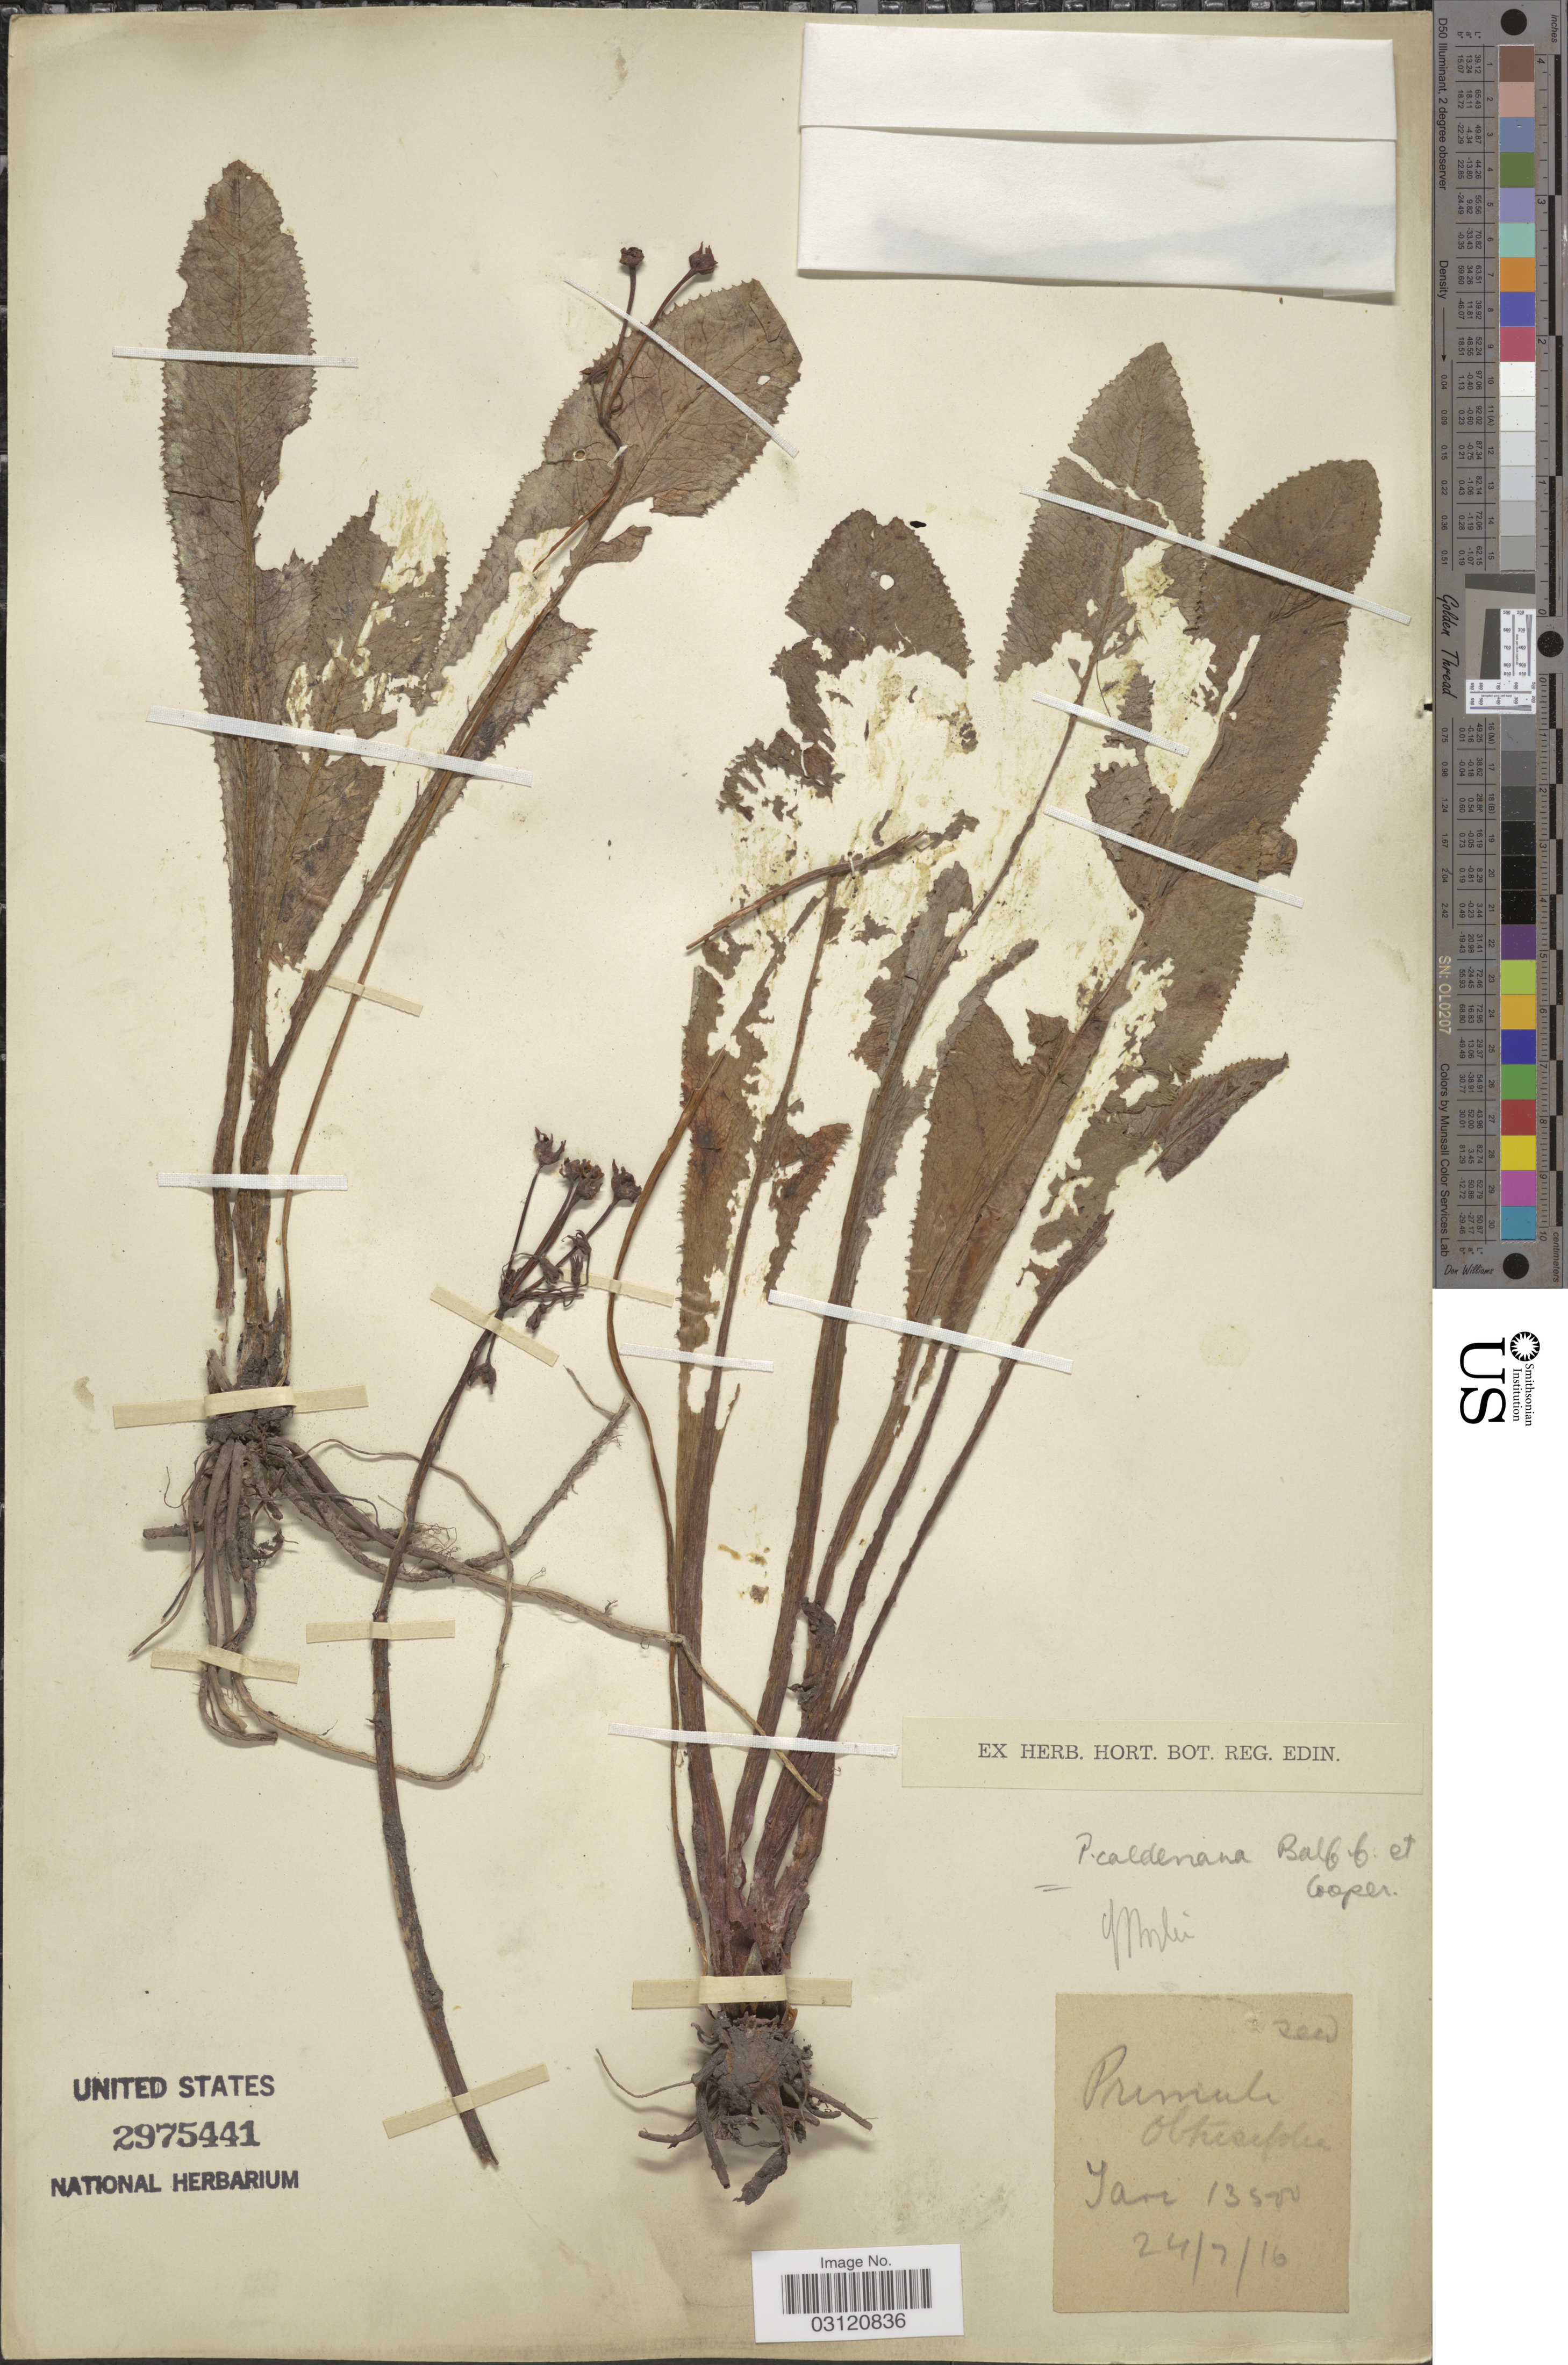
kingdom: Plantae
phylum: Tracheophyta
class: Magnoliopsida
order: Ericales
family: Primulaceae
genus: Primula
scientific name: Primula calderiana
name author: Balf. f. & R.E. Cooper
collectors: Ex herb. Hort. Reg. Bot. Edin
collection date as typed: Transcribed d/m/y: 24/7/16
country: Papua New Guinea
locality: Tari.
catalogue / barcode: US 2975441